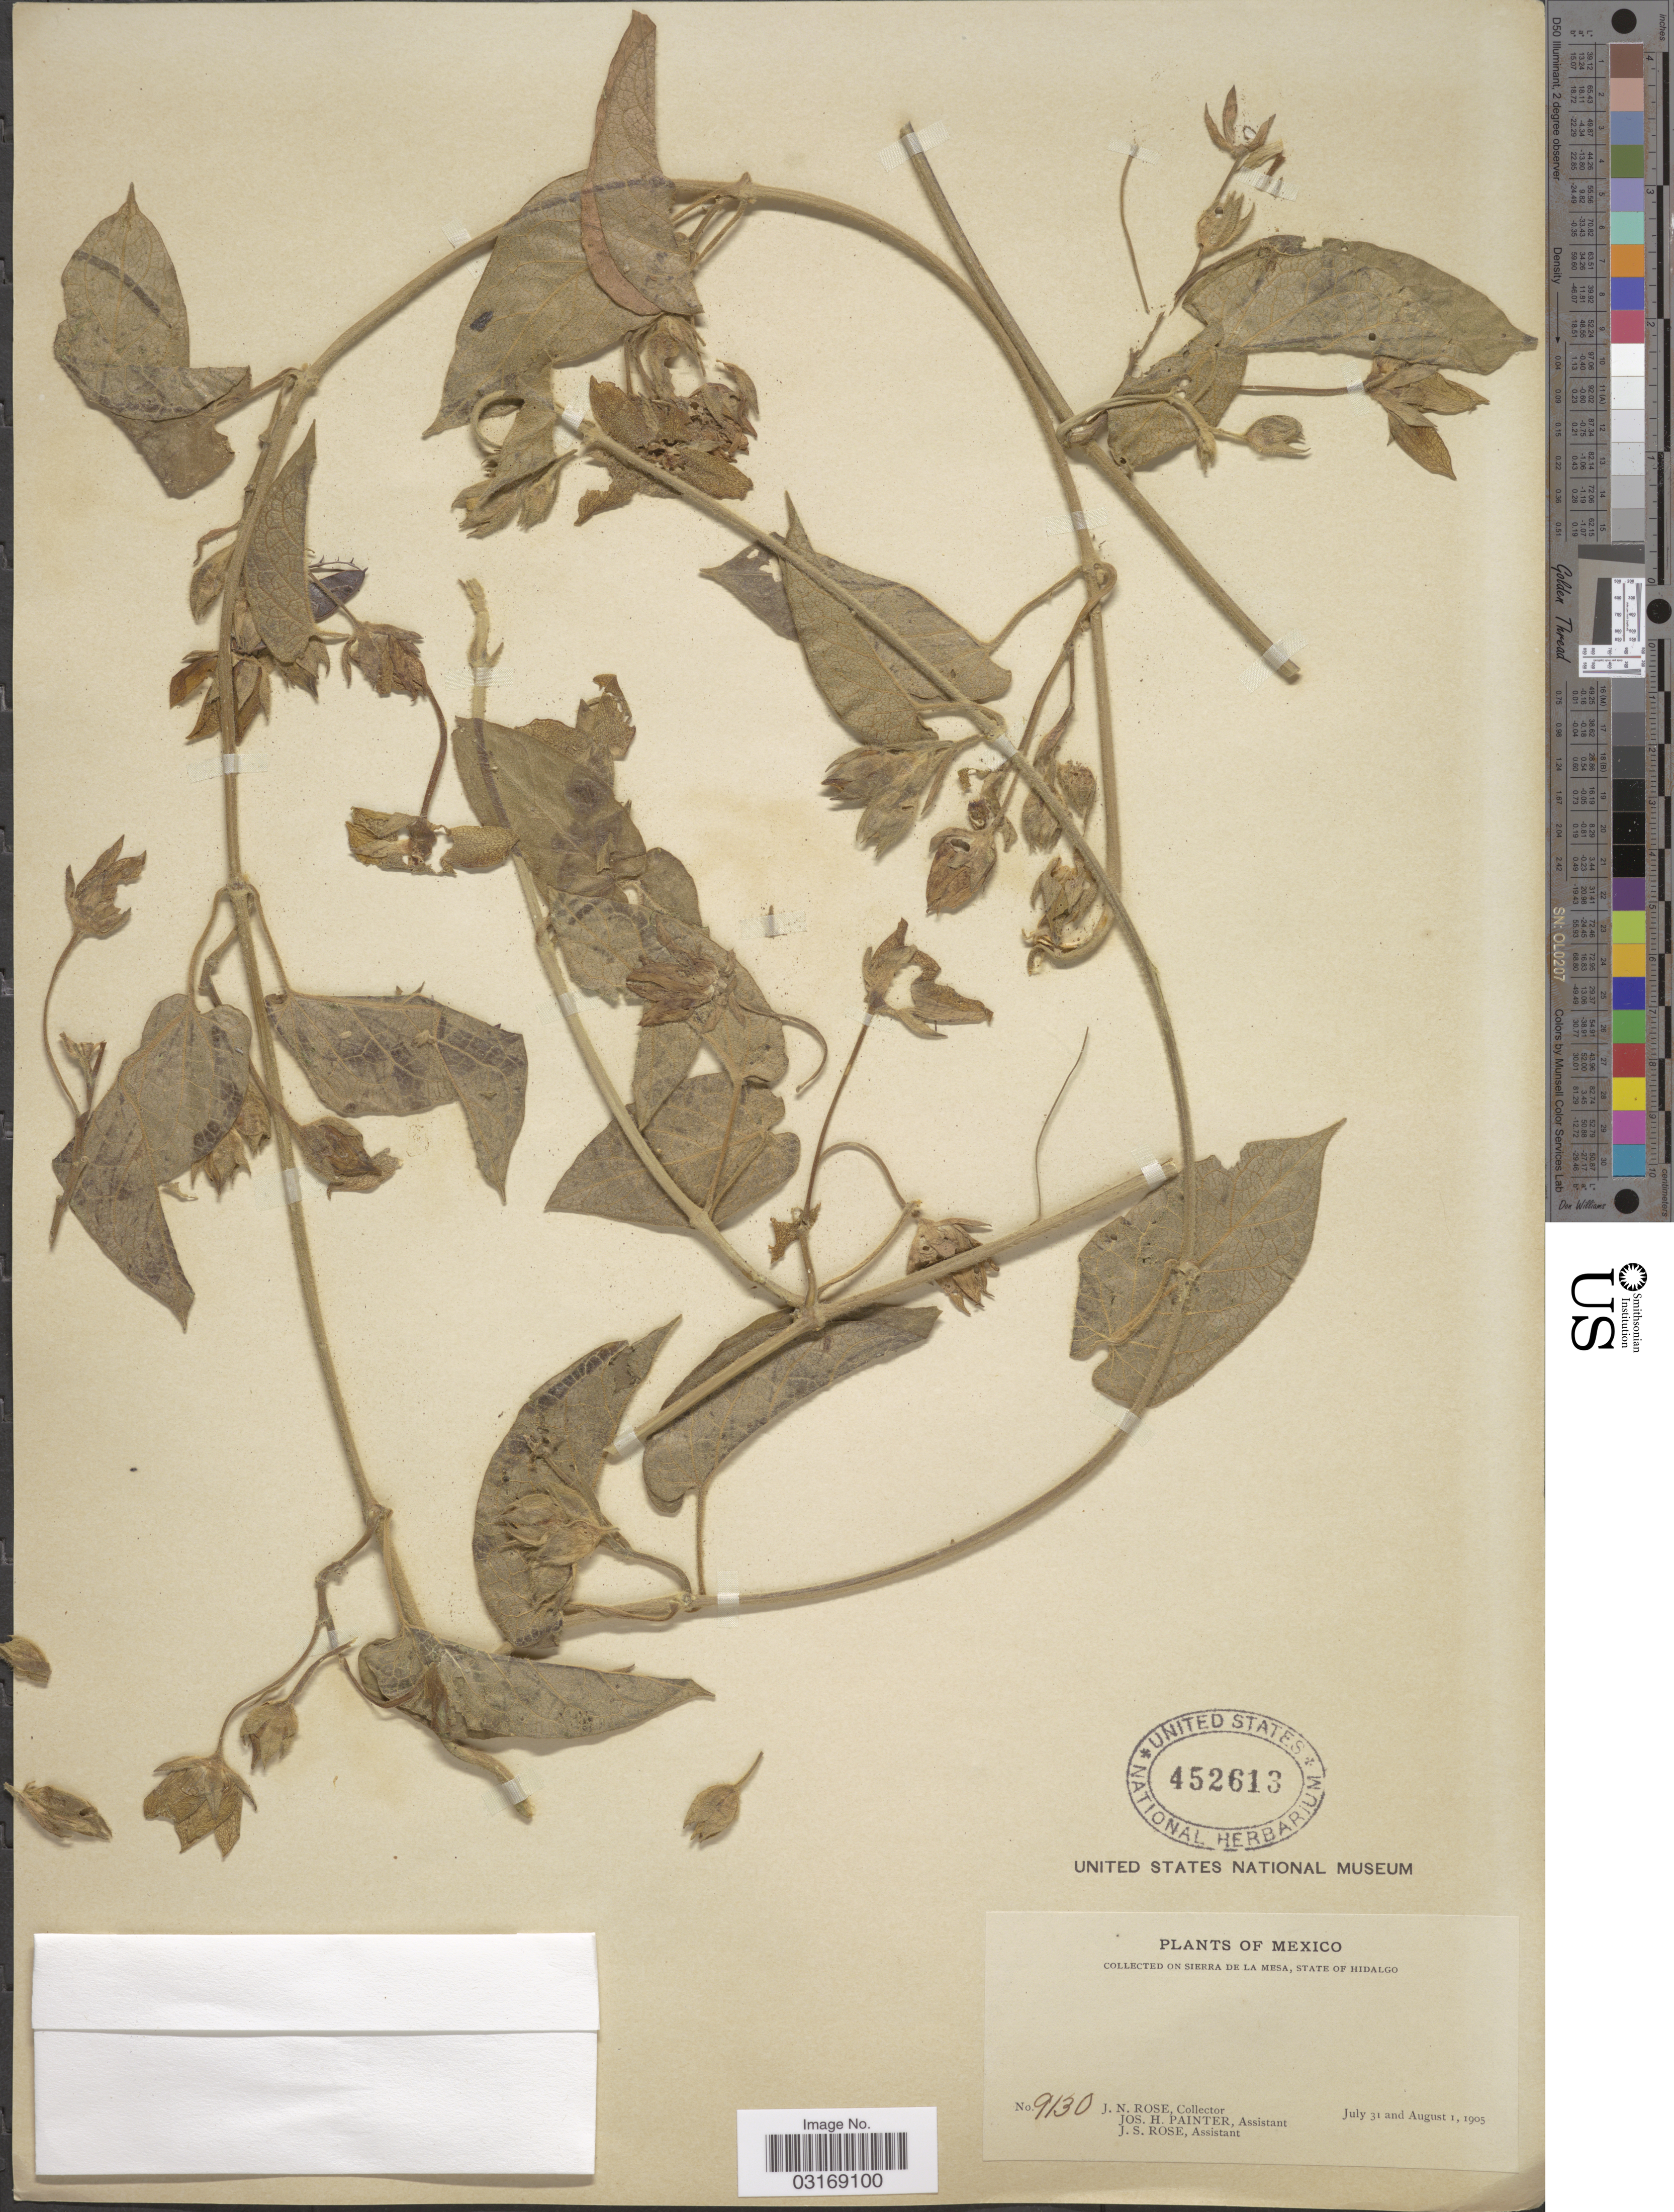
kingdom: Plantae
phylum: Tracheophyta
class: Magnoliopsida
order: Gentianales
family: Apocynaceae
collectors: J. N. Rose, J. H. Painter & J. S. Rose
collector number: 9130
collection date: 1905-07-31/1905-08-01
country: Mexico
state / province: Hidalgo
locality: On Sierra de La Mesa.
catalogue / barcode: US 452613